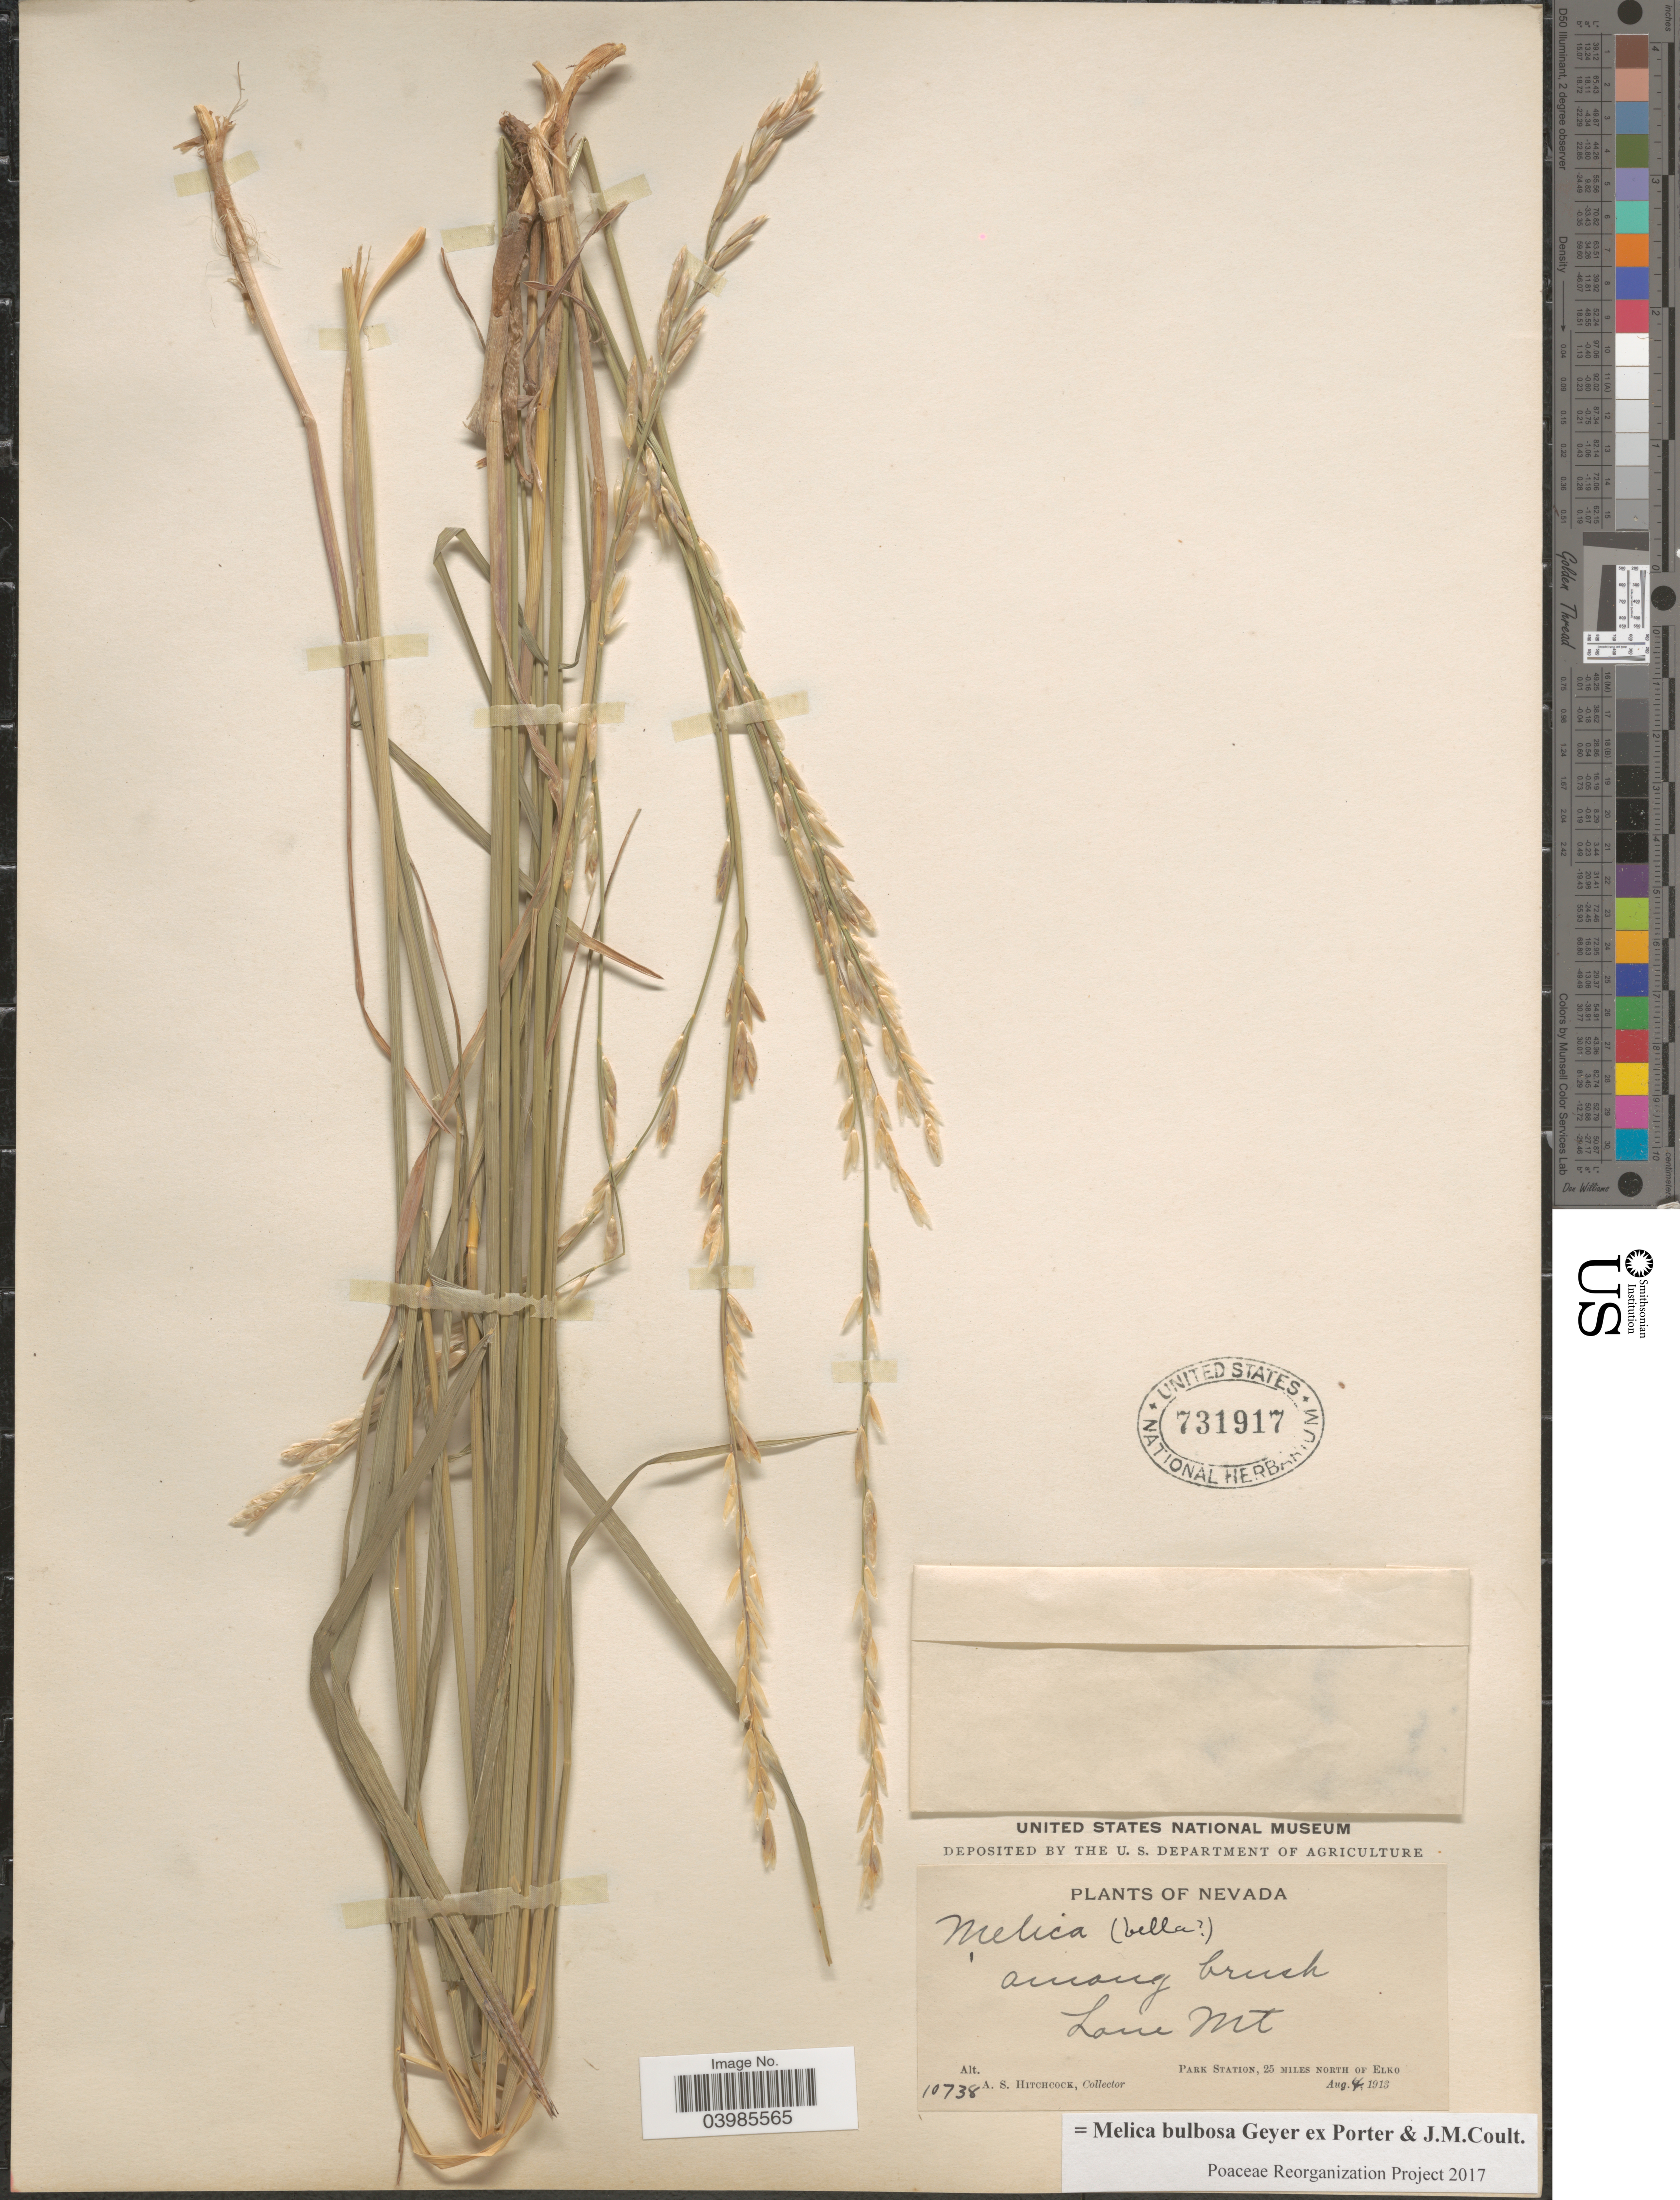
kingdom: Plantae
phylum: Tracheophyta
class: Liliopsida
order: Poales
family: Poaceae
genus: Melica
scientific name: Melica bulbosa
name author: Geyer ex Porter & J.M. Coult.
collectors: A. S. Hitchcock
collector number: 10738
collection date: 1913-08-04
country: United States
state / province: Nevada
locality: Lone Mt. Park Station, 25 miles North of Elko.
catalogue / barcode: US 731917